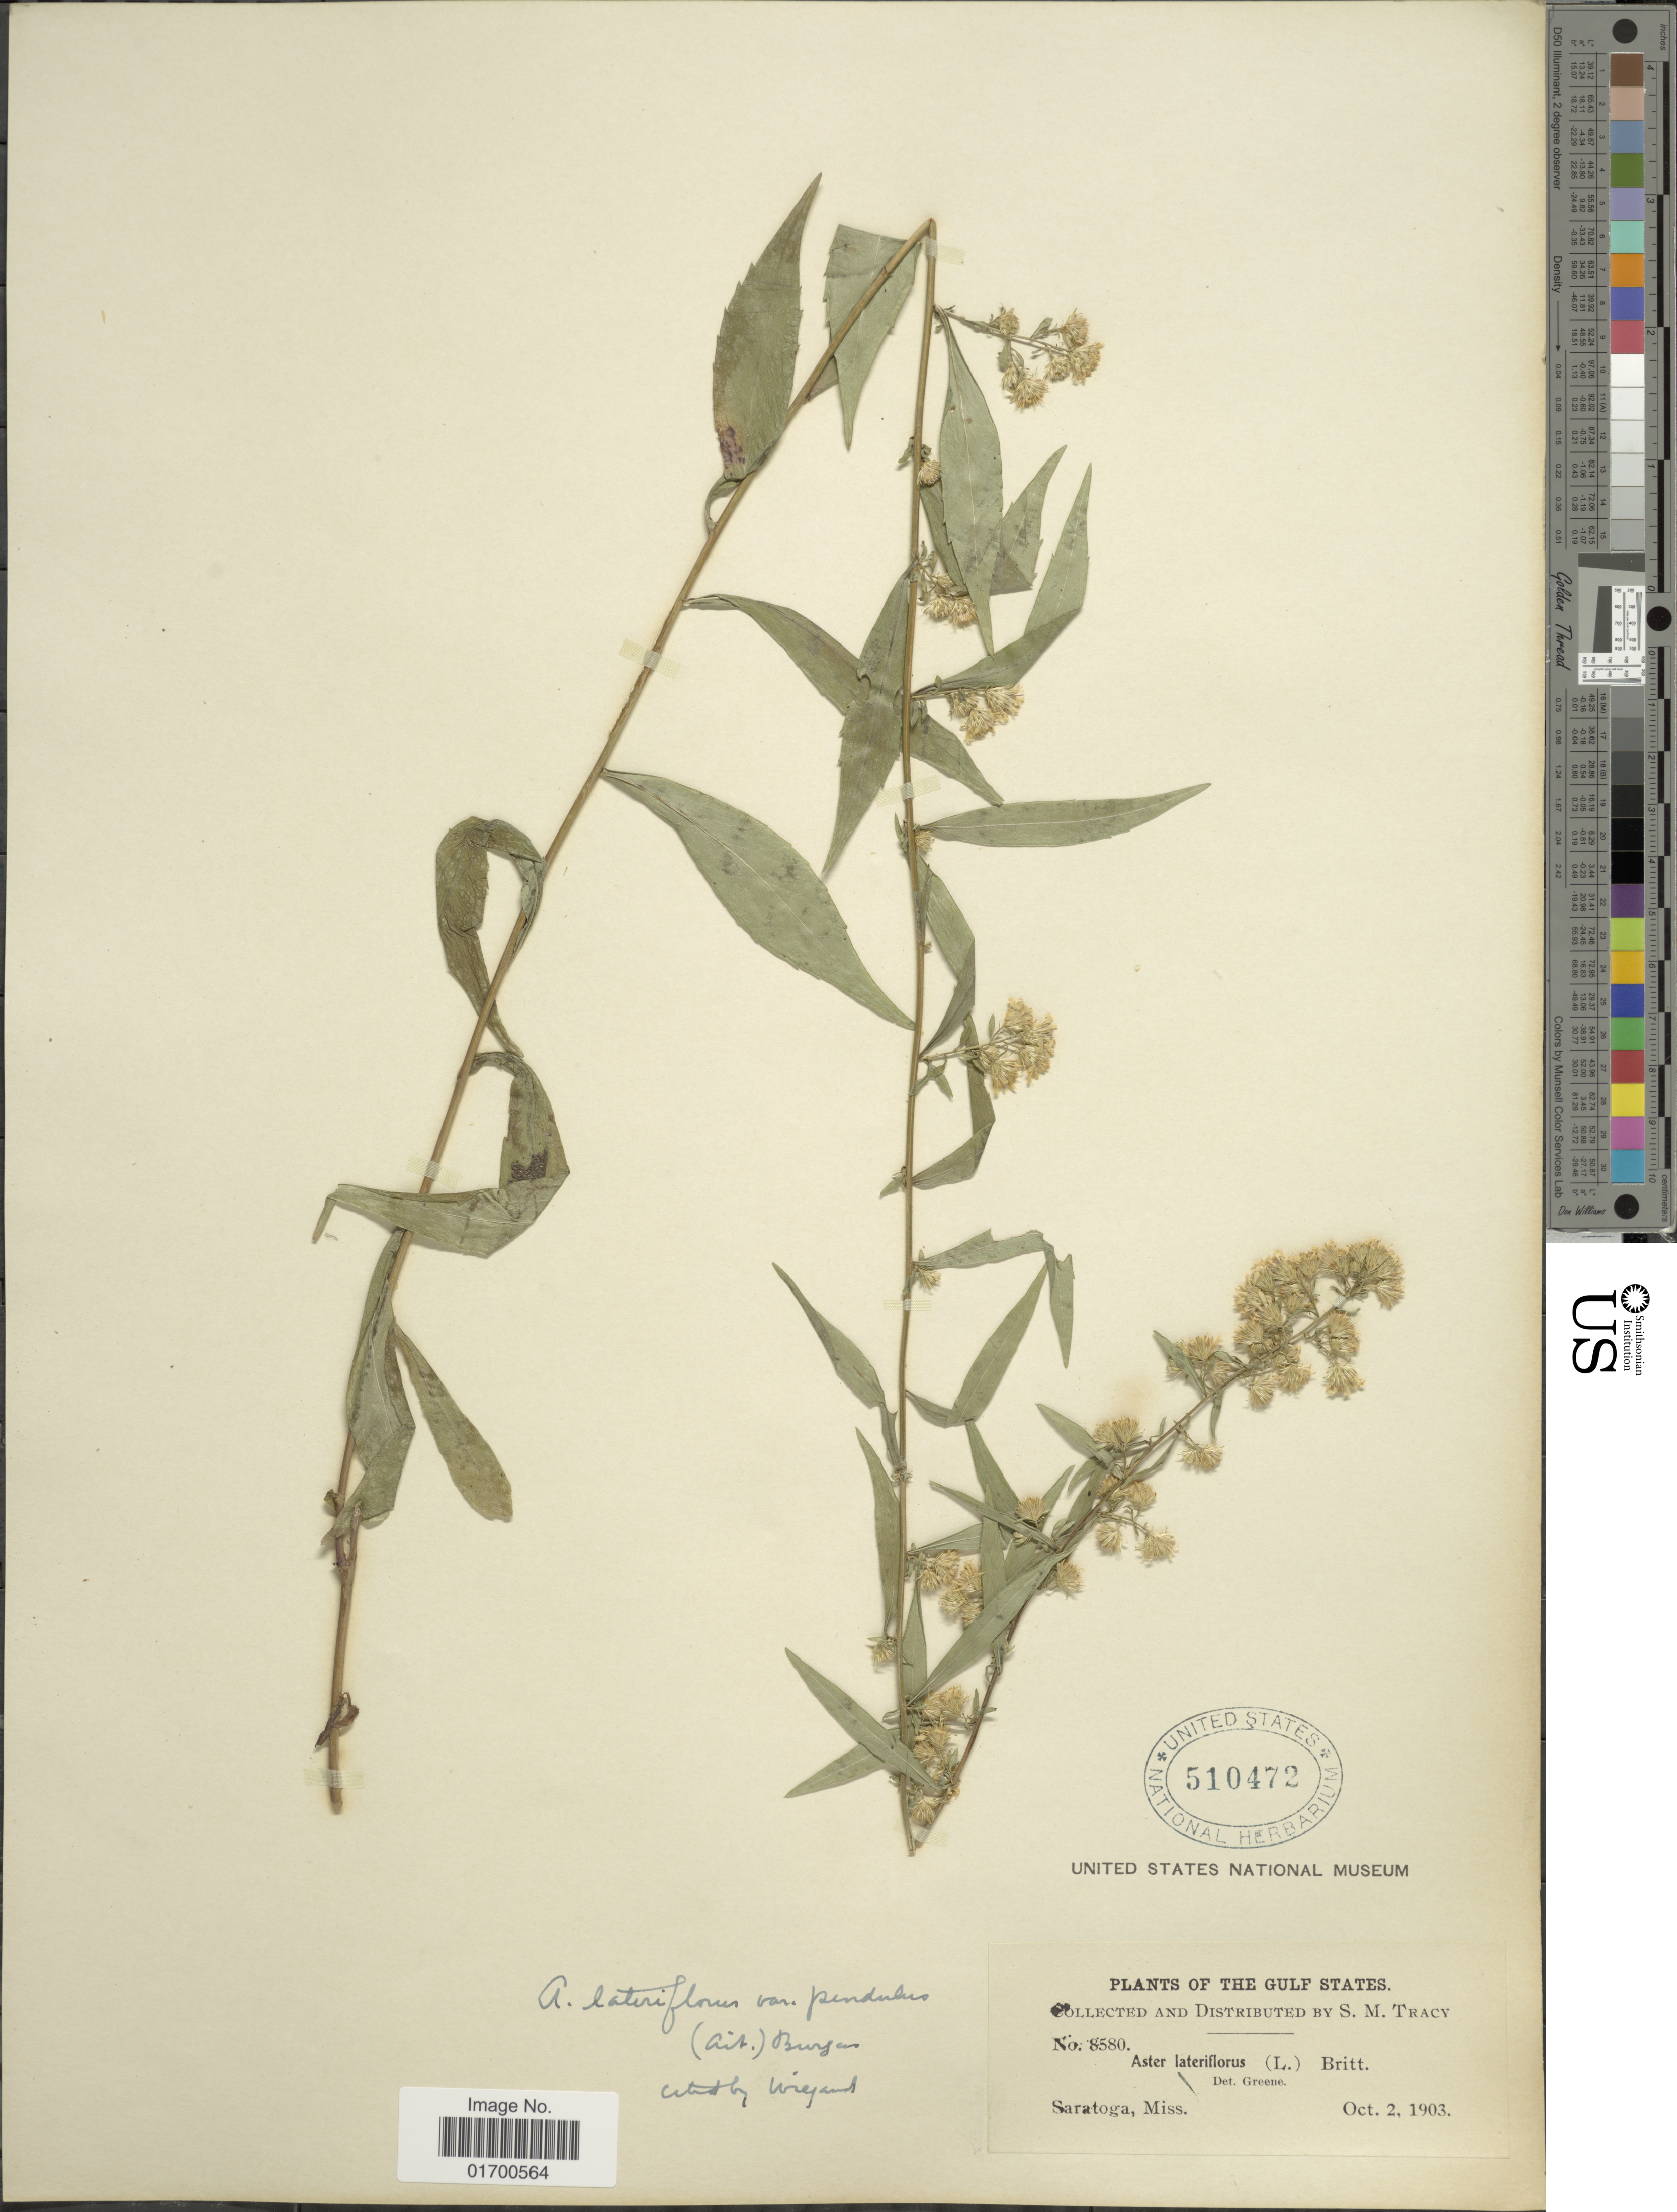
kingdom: Plantae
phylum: Tracheophyta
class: Magnoliopsida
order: Asterales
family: Asteraceae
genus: Symphyotrichum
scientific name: Symphyotrichum lateriflorum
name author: (L.) Á. Löve & D. Löve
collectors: S. M. Tracy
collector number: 8580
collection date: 1903-10-02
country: United States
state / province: Mississippi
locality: The Gulf States, Saratoga, Miss.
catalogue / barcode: US 510472